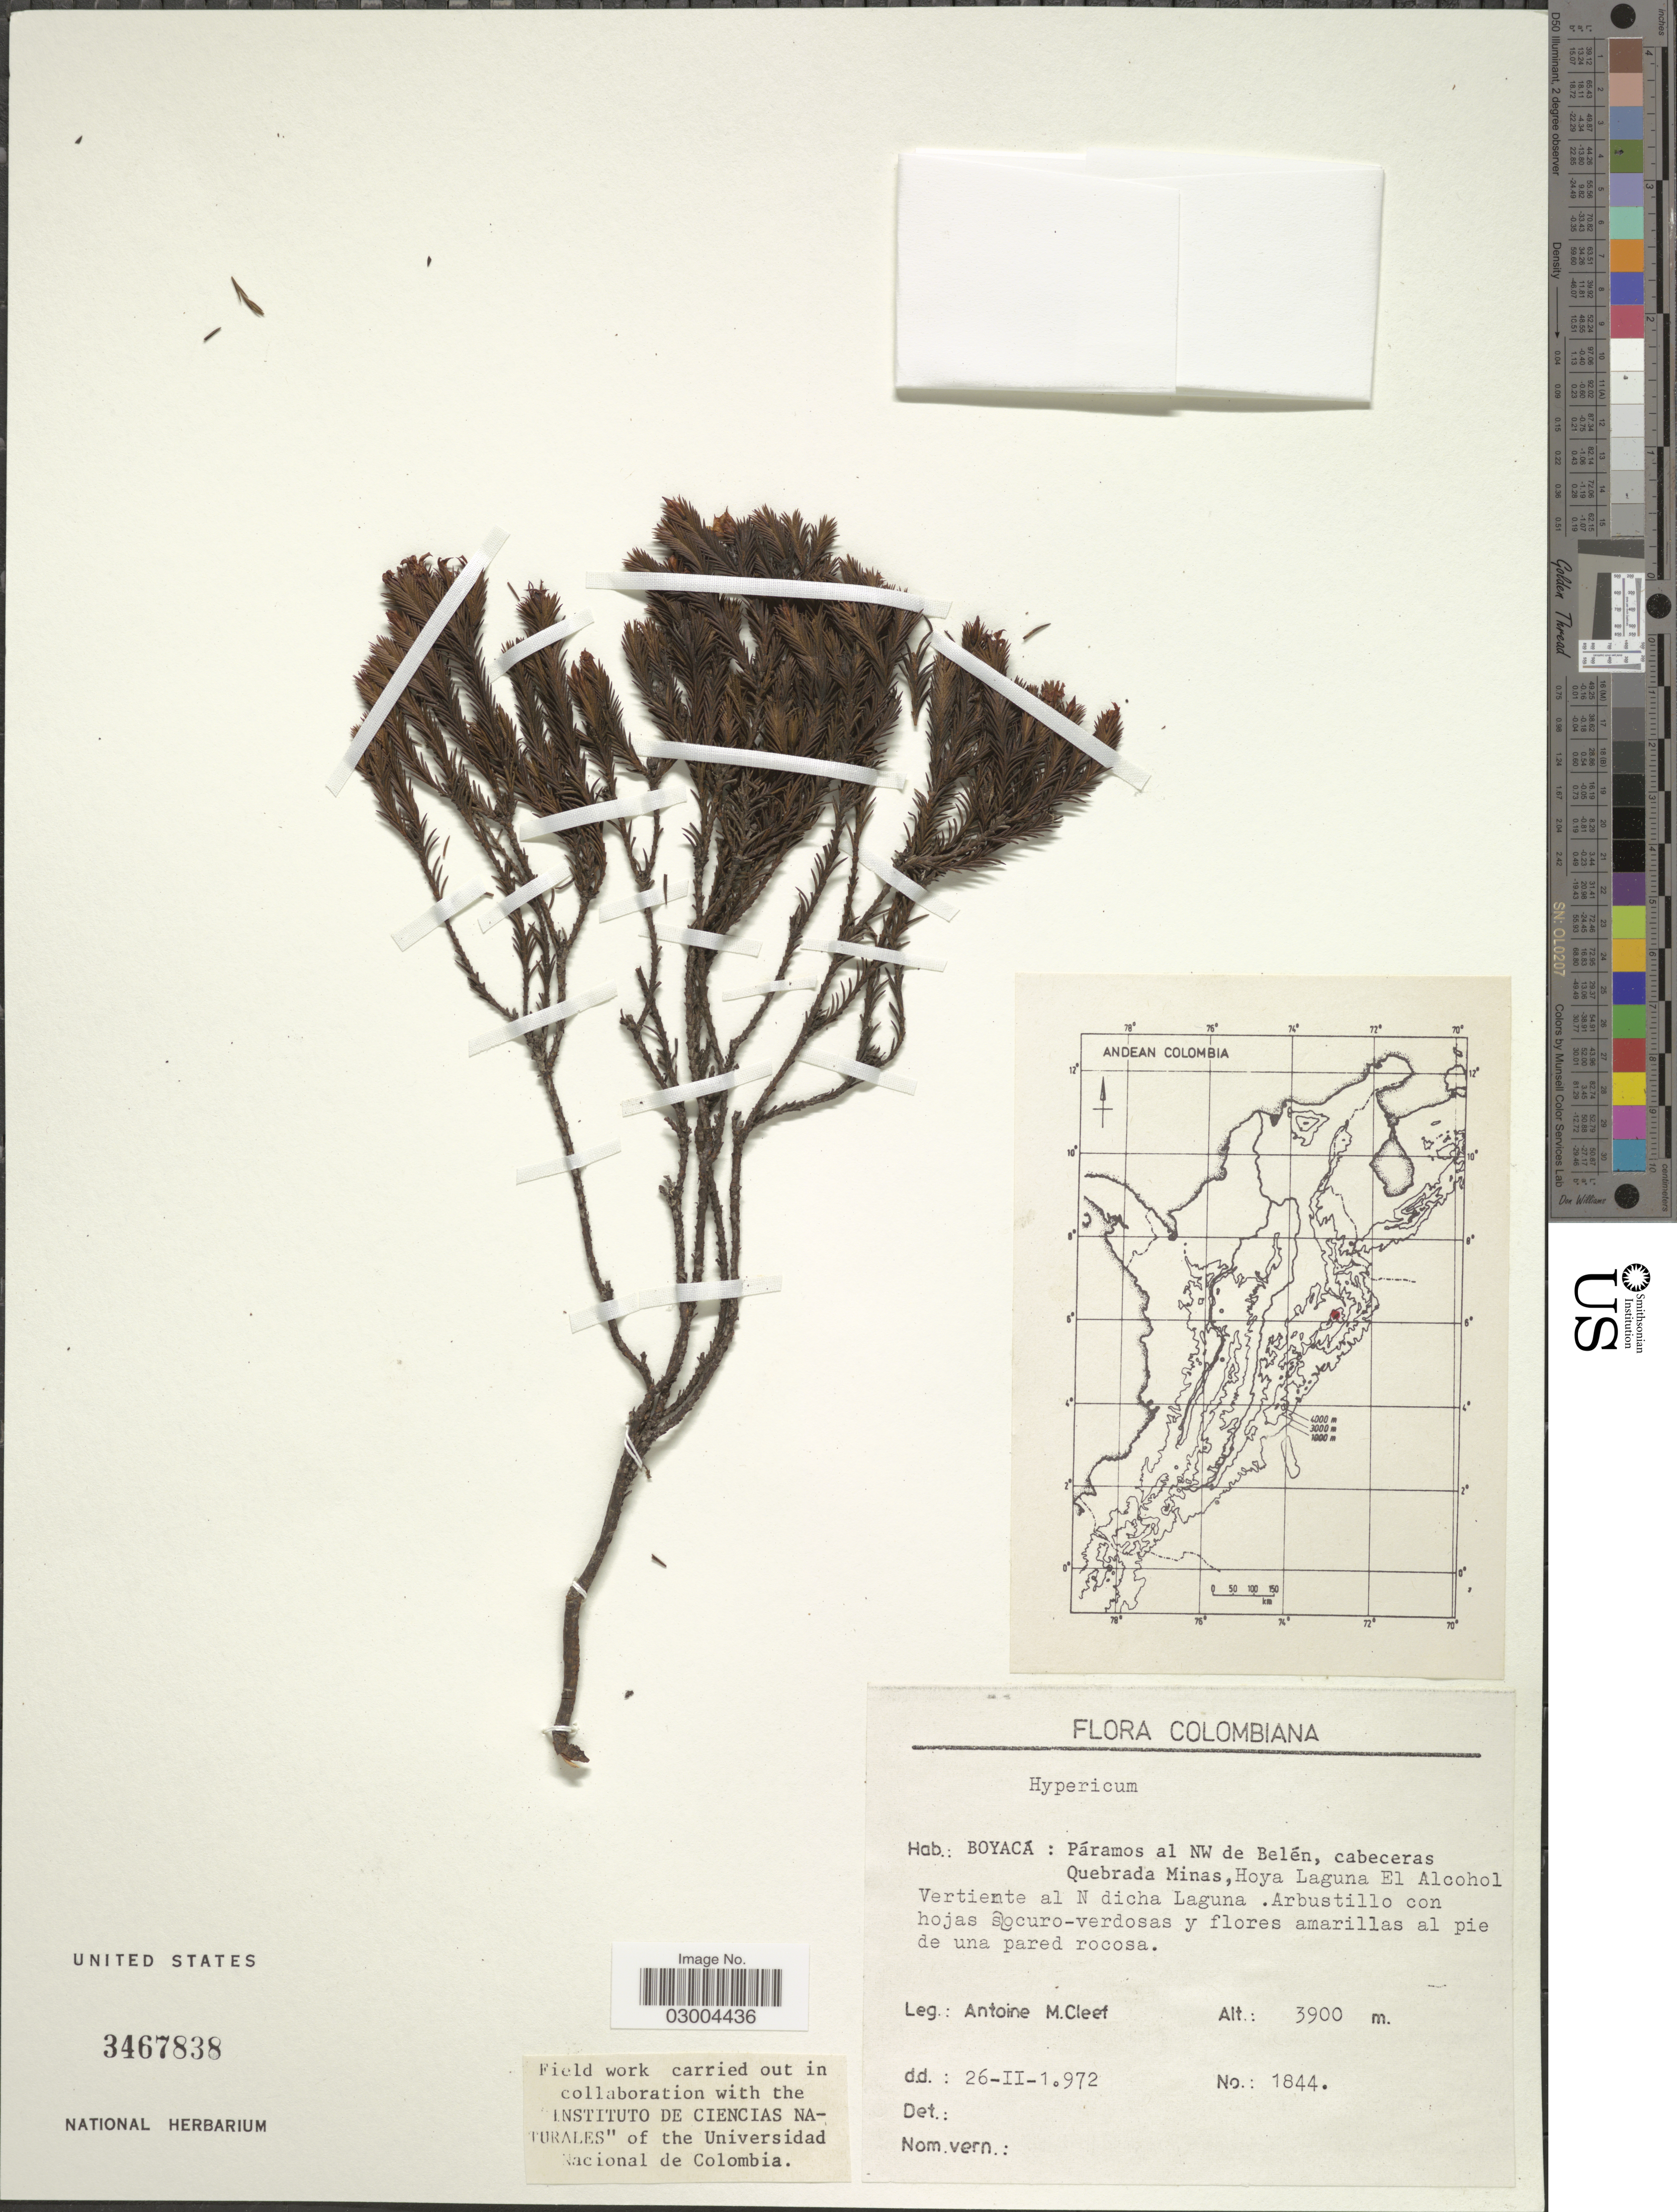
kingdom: Plantae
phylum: Tracheophyta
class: Magnoliopsida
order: Malpighiales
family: Hypericaceae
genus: Hypericum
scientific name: Hypericum sp.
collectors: A. M. Cleef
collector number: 1844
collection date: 1972-02-26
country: Colombia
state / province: Boyacá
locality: Páramos al NW de Belén, cabeceras Quebrada Minas, Hoya Laguna El Alcohol. Vertiente al N dicha Laguna.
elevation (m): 3900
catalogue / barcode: US 3467838